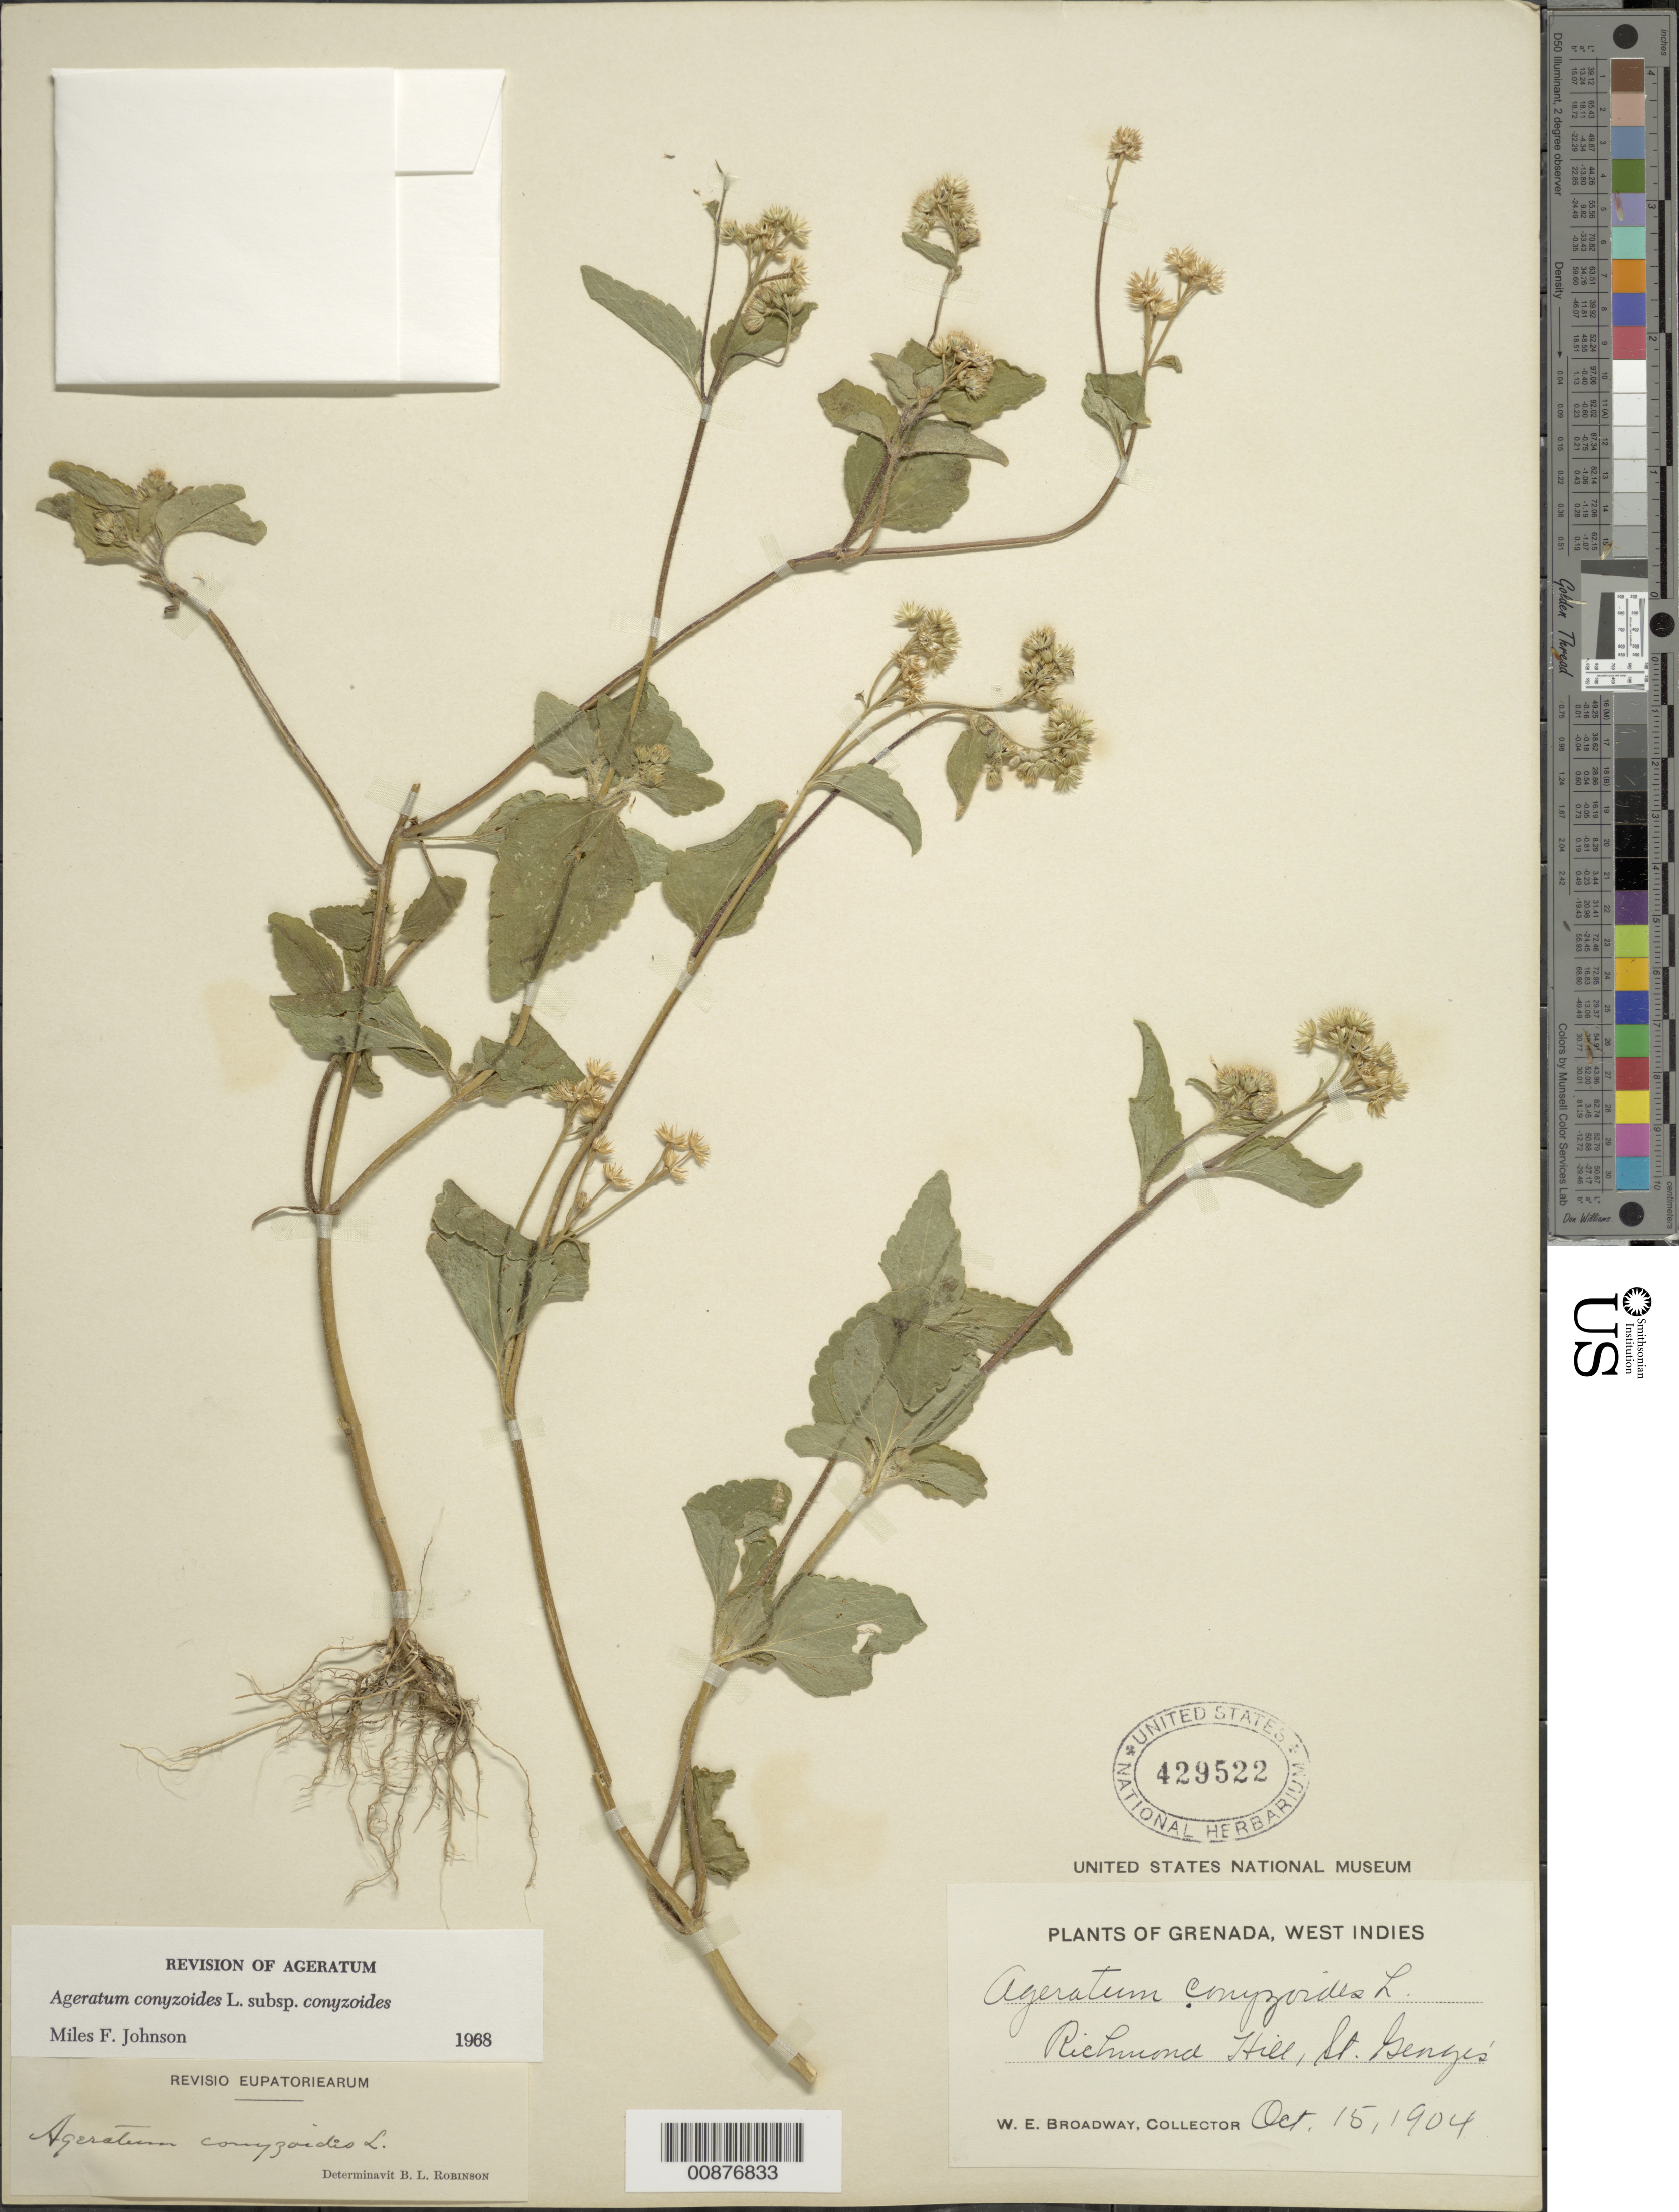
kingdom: Plantae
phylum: Tracheophyta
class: Magnoliopsida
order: Asterales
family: Asteraceae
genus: Ageratum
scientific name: Ageratum conyzoides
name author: L.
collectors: W. E. Broadway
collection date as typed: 15 Oct 1904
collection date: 1904-10-15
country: Grenada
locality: Richmond Hill, St. Georges'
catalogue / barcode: US 429522